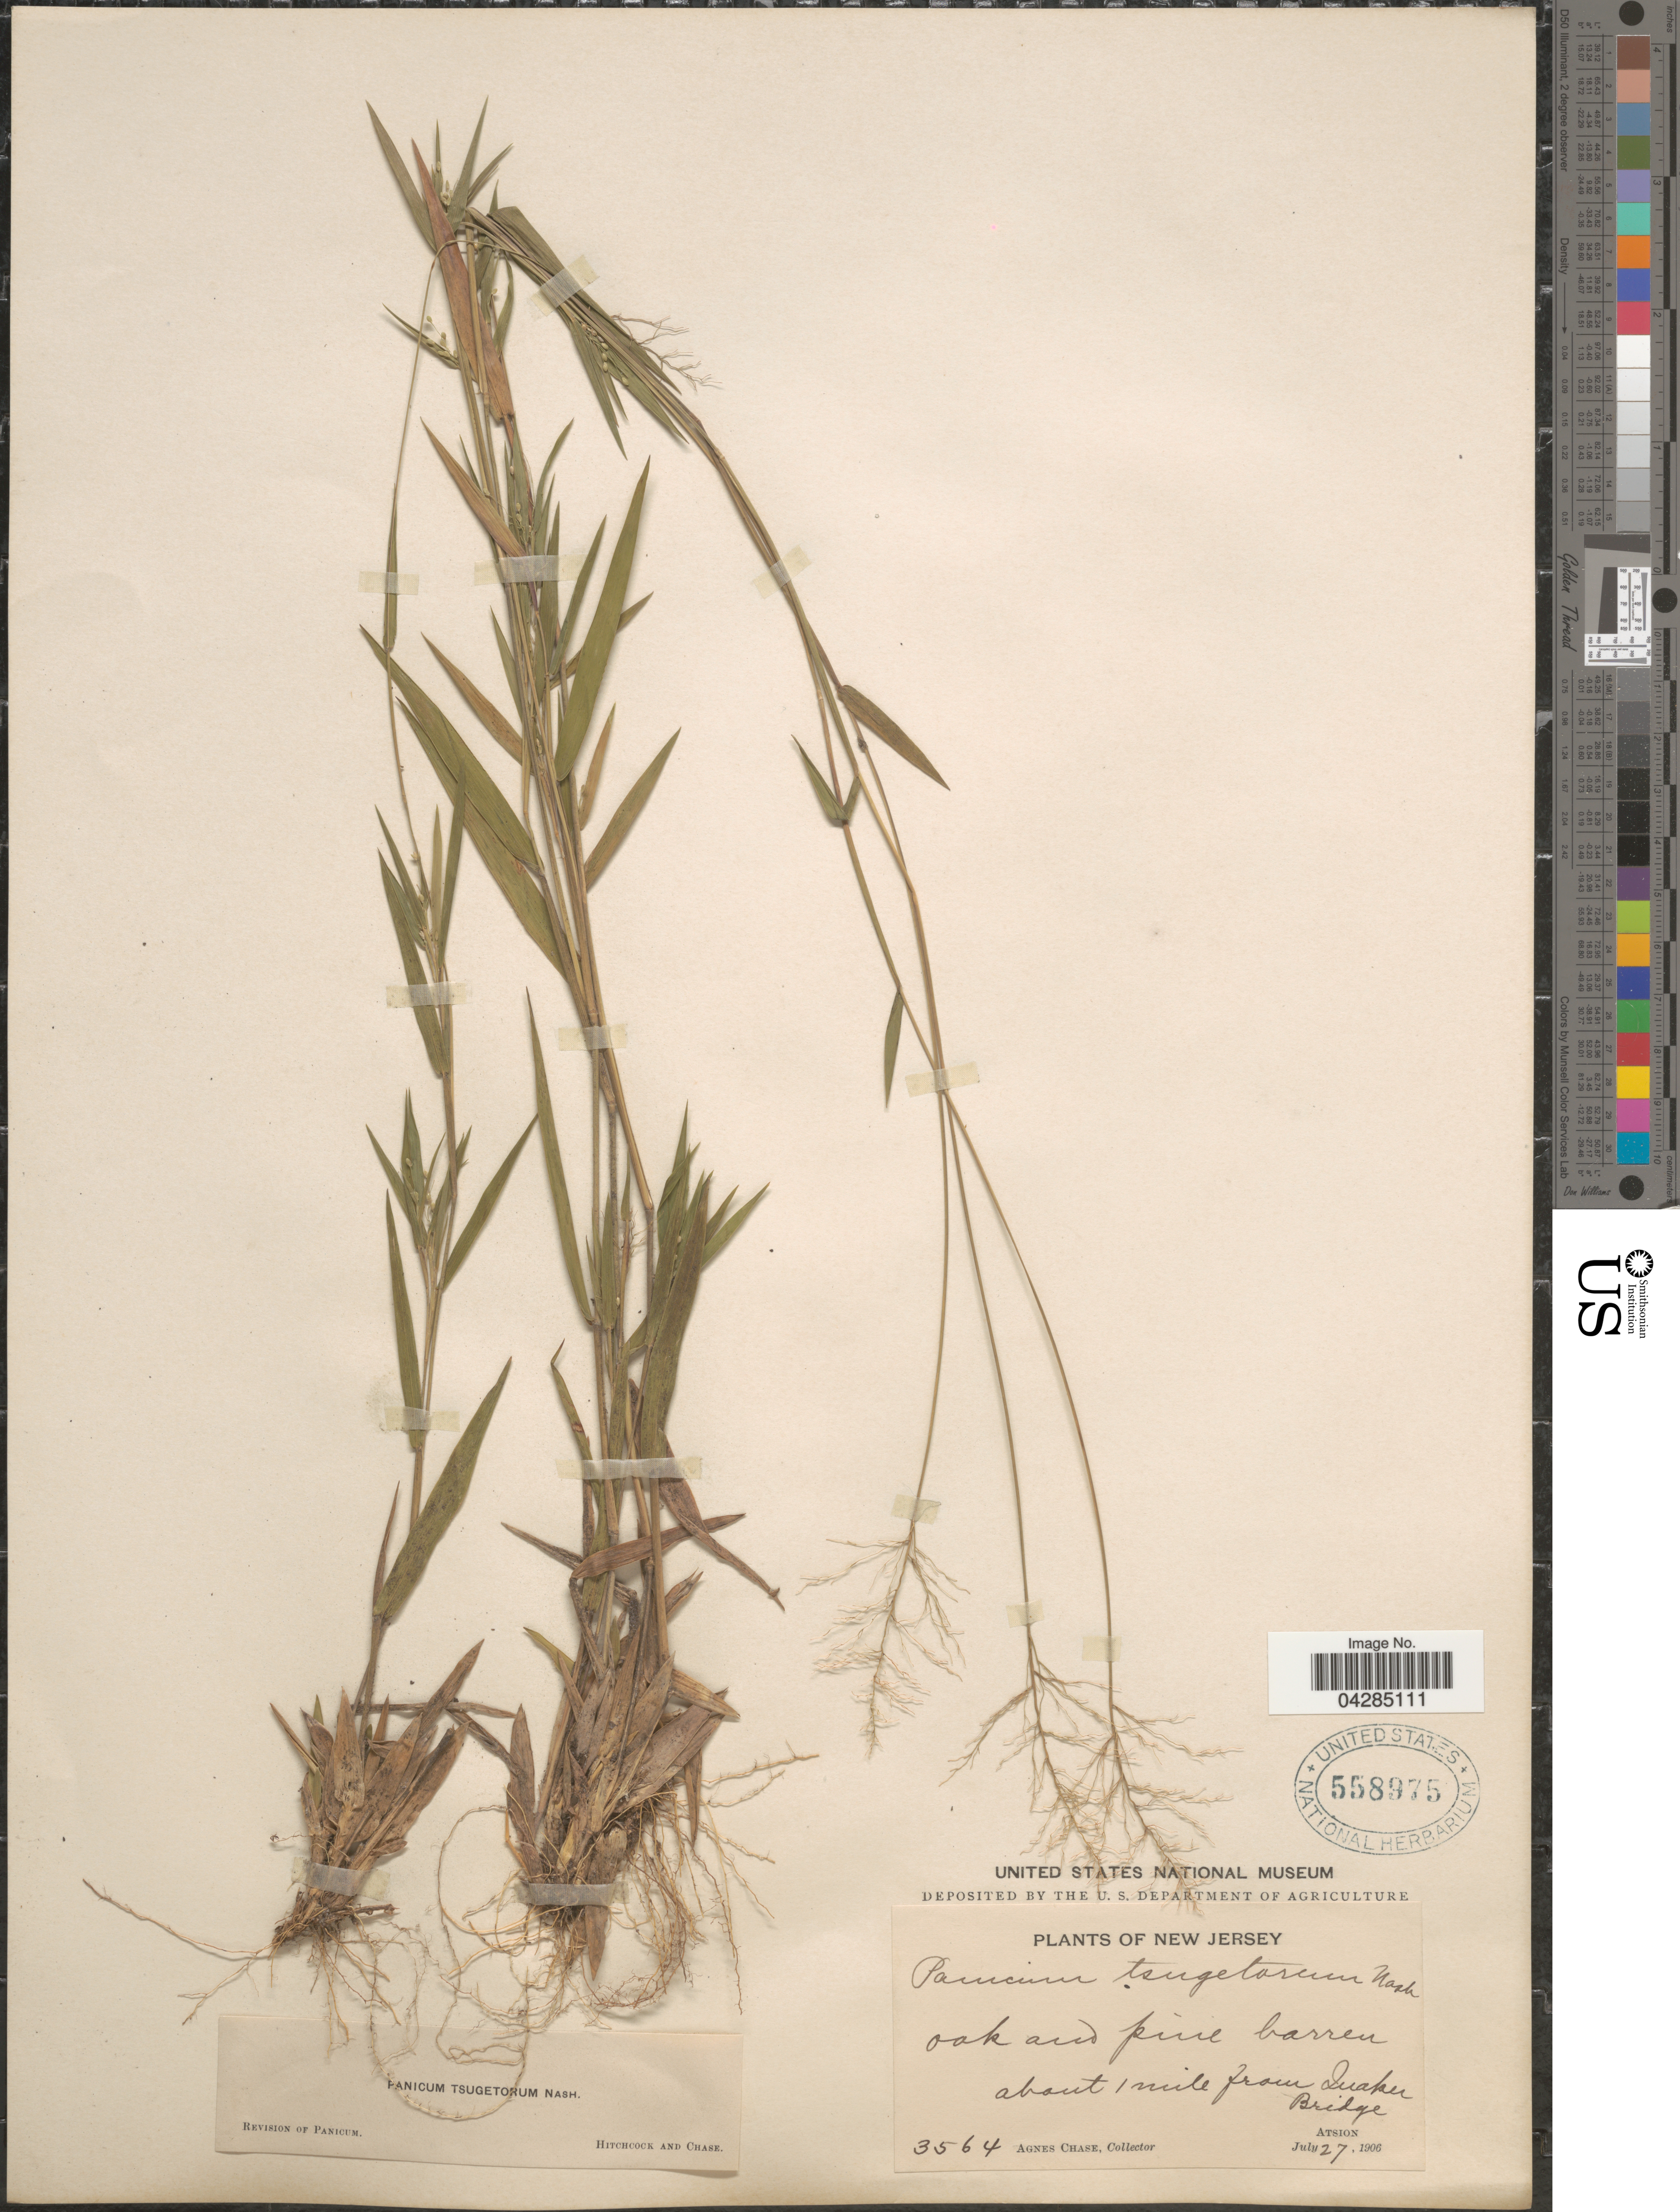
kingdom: Plantae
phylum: Tracheophyta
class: Liliopsida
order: Poales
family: Poaceae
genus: Dichanthelium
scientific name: Dichanthelium portoricense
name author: (Desv. ex Ham.) B.F. Hansen & Wunderlin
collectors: A. Chase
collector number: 3564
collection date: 1906-07-27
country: United States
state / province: New Jersey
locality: About 1 mile from Quaker Bridge. Atsion.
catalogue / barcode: US 558975